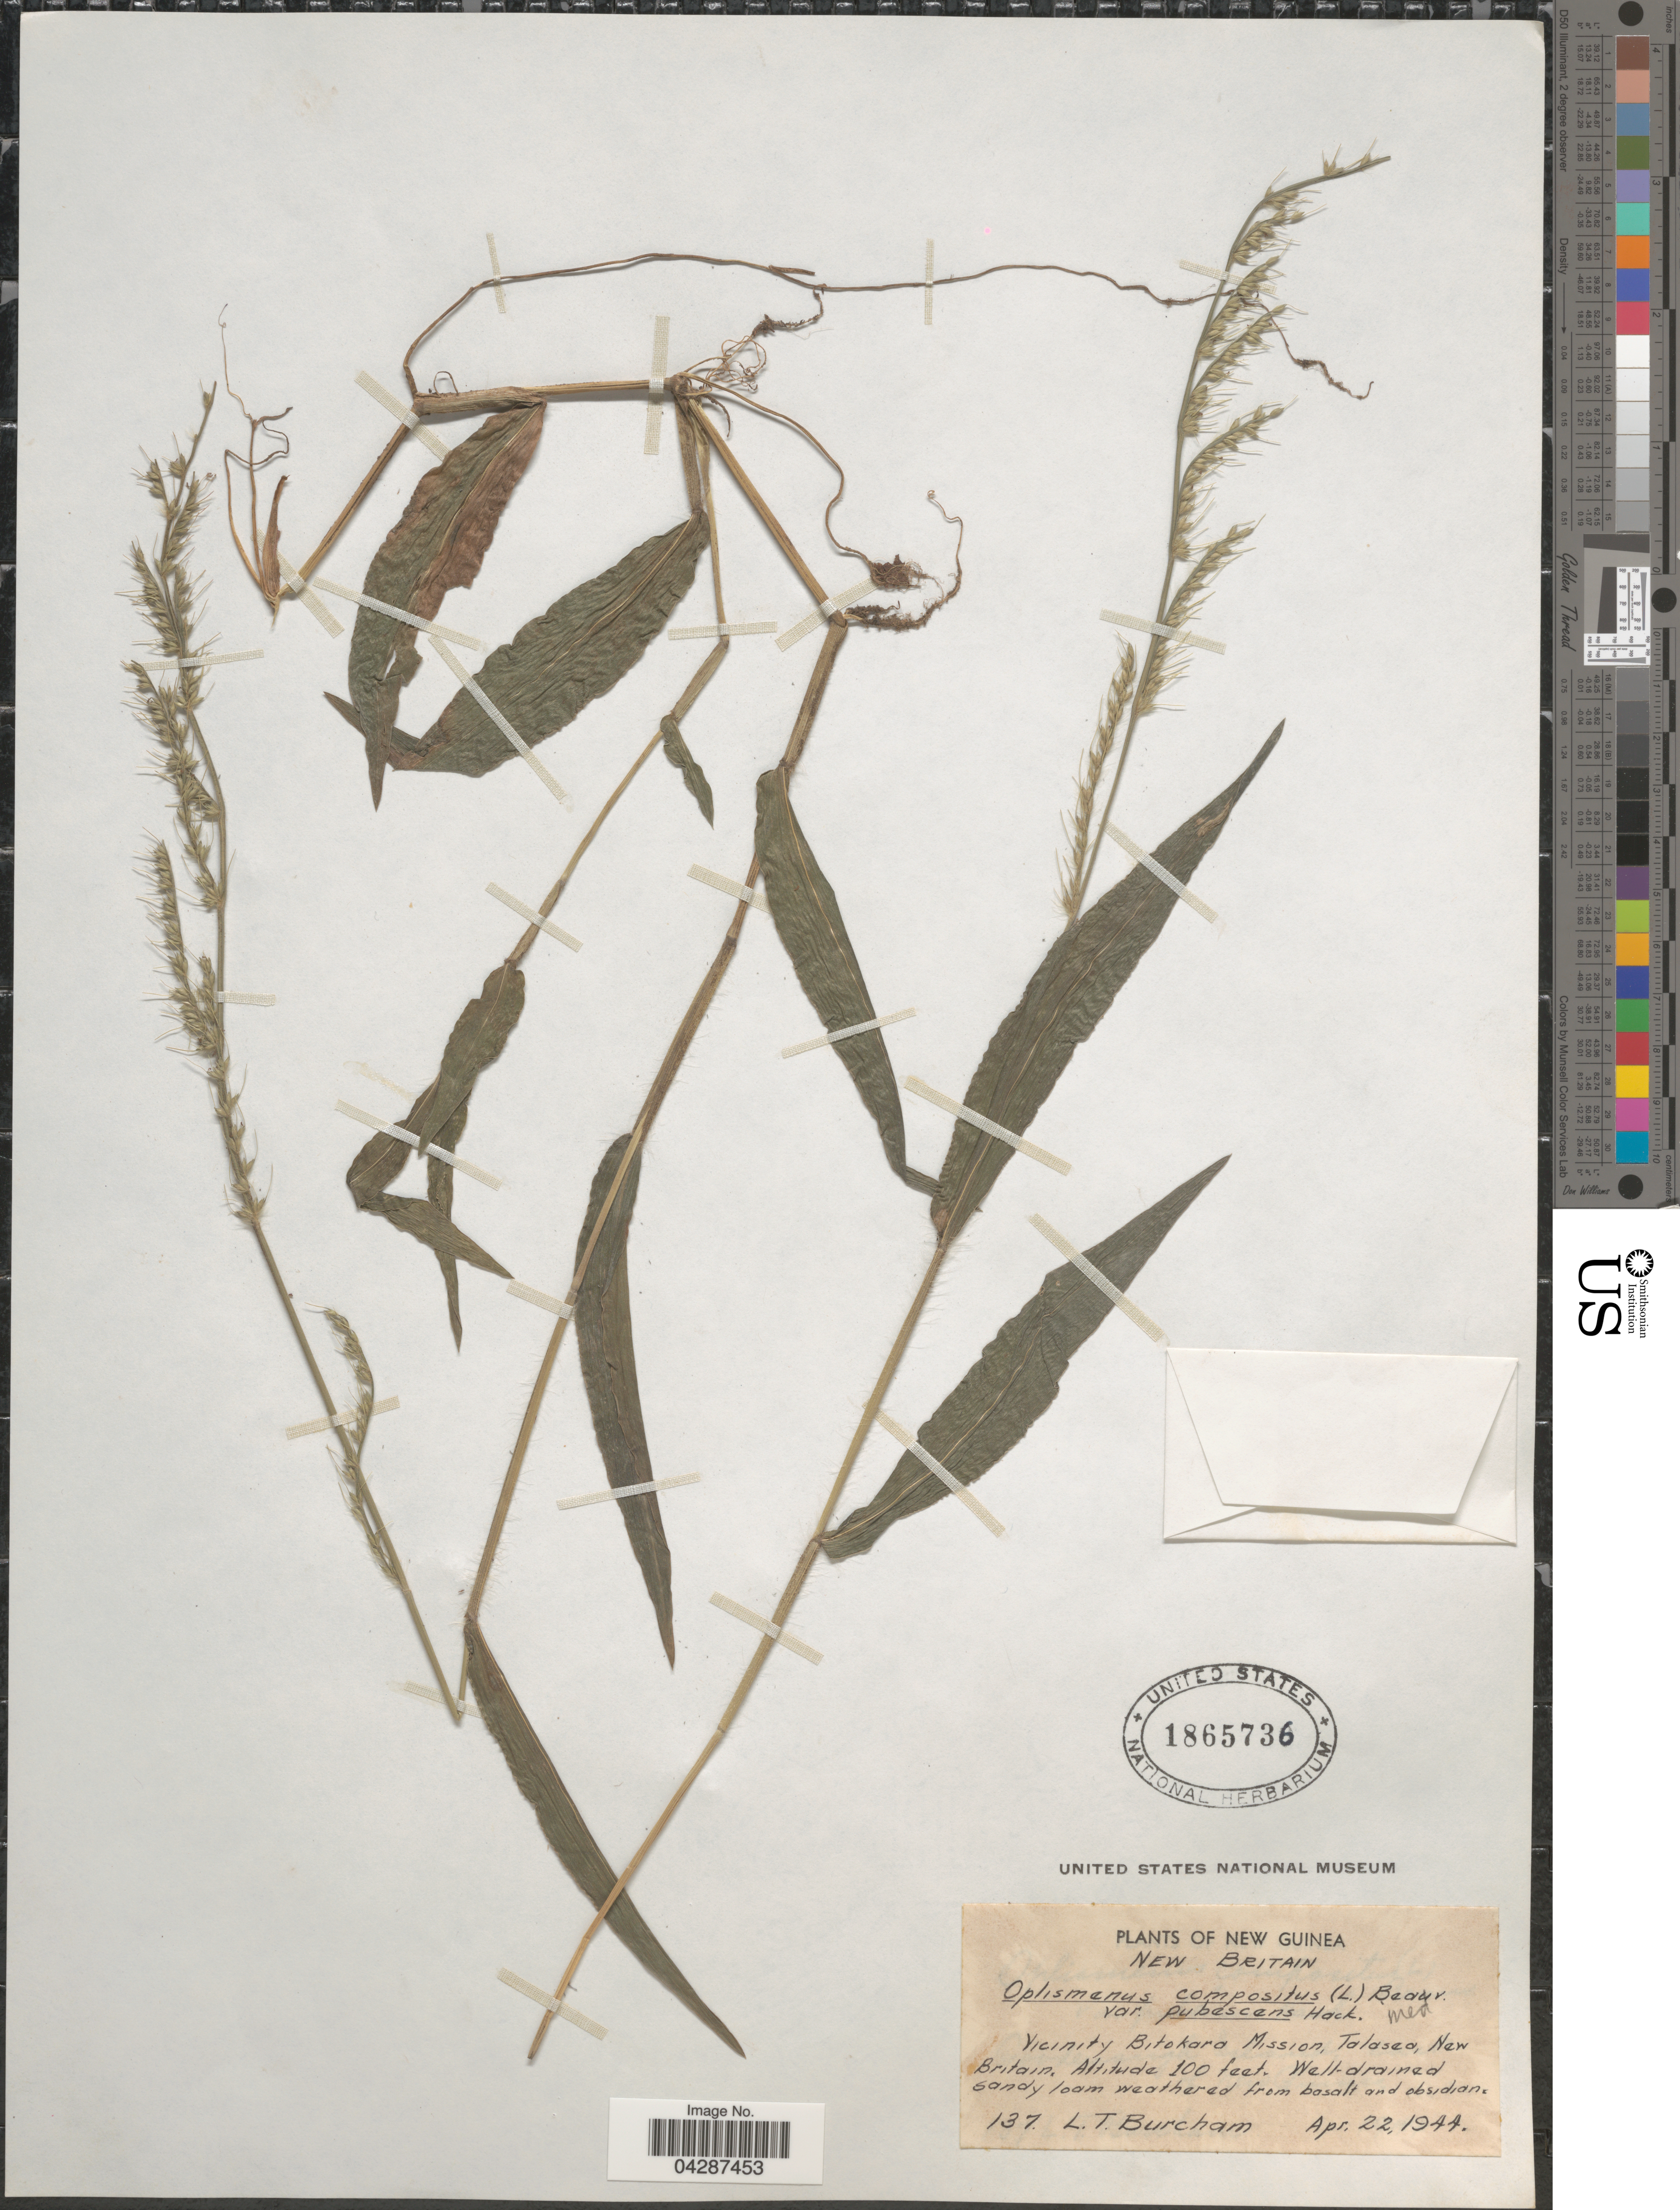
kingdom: Plantae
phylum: Tracheophyta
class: Liliopsida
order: Poales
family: Poaceae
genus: Oplismenus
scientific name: Oplismenus compositus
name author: (L.) P. Beauv.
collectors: L. Burcham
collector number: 137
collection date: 1944-04-22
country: Papua New Guinea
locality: New Guinea. New Britain. Vicinity Bitokara Mission, Talasea.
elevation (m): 30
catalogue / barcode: US 1865736